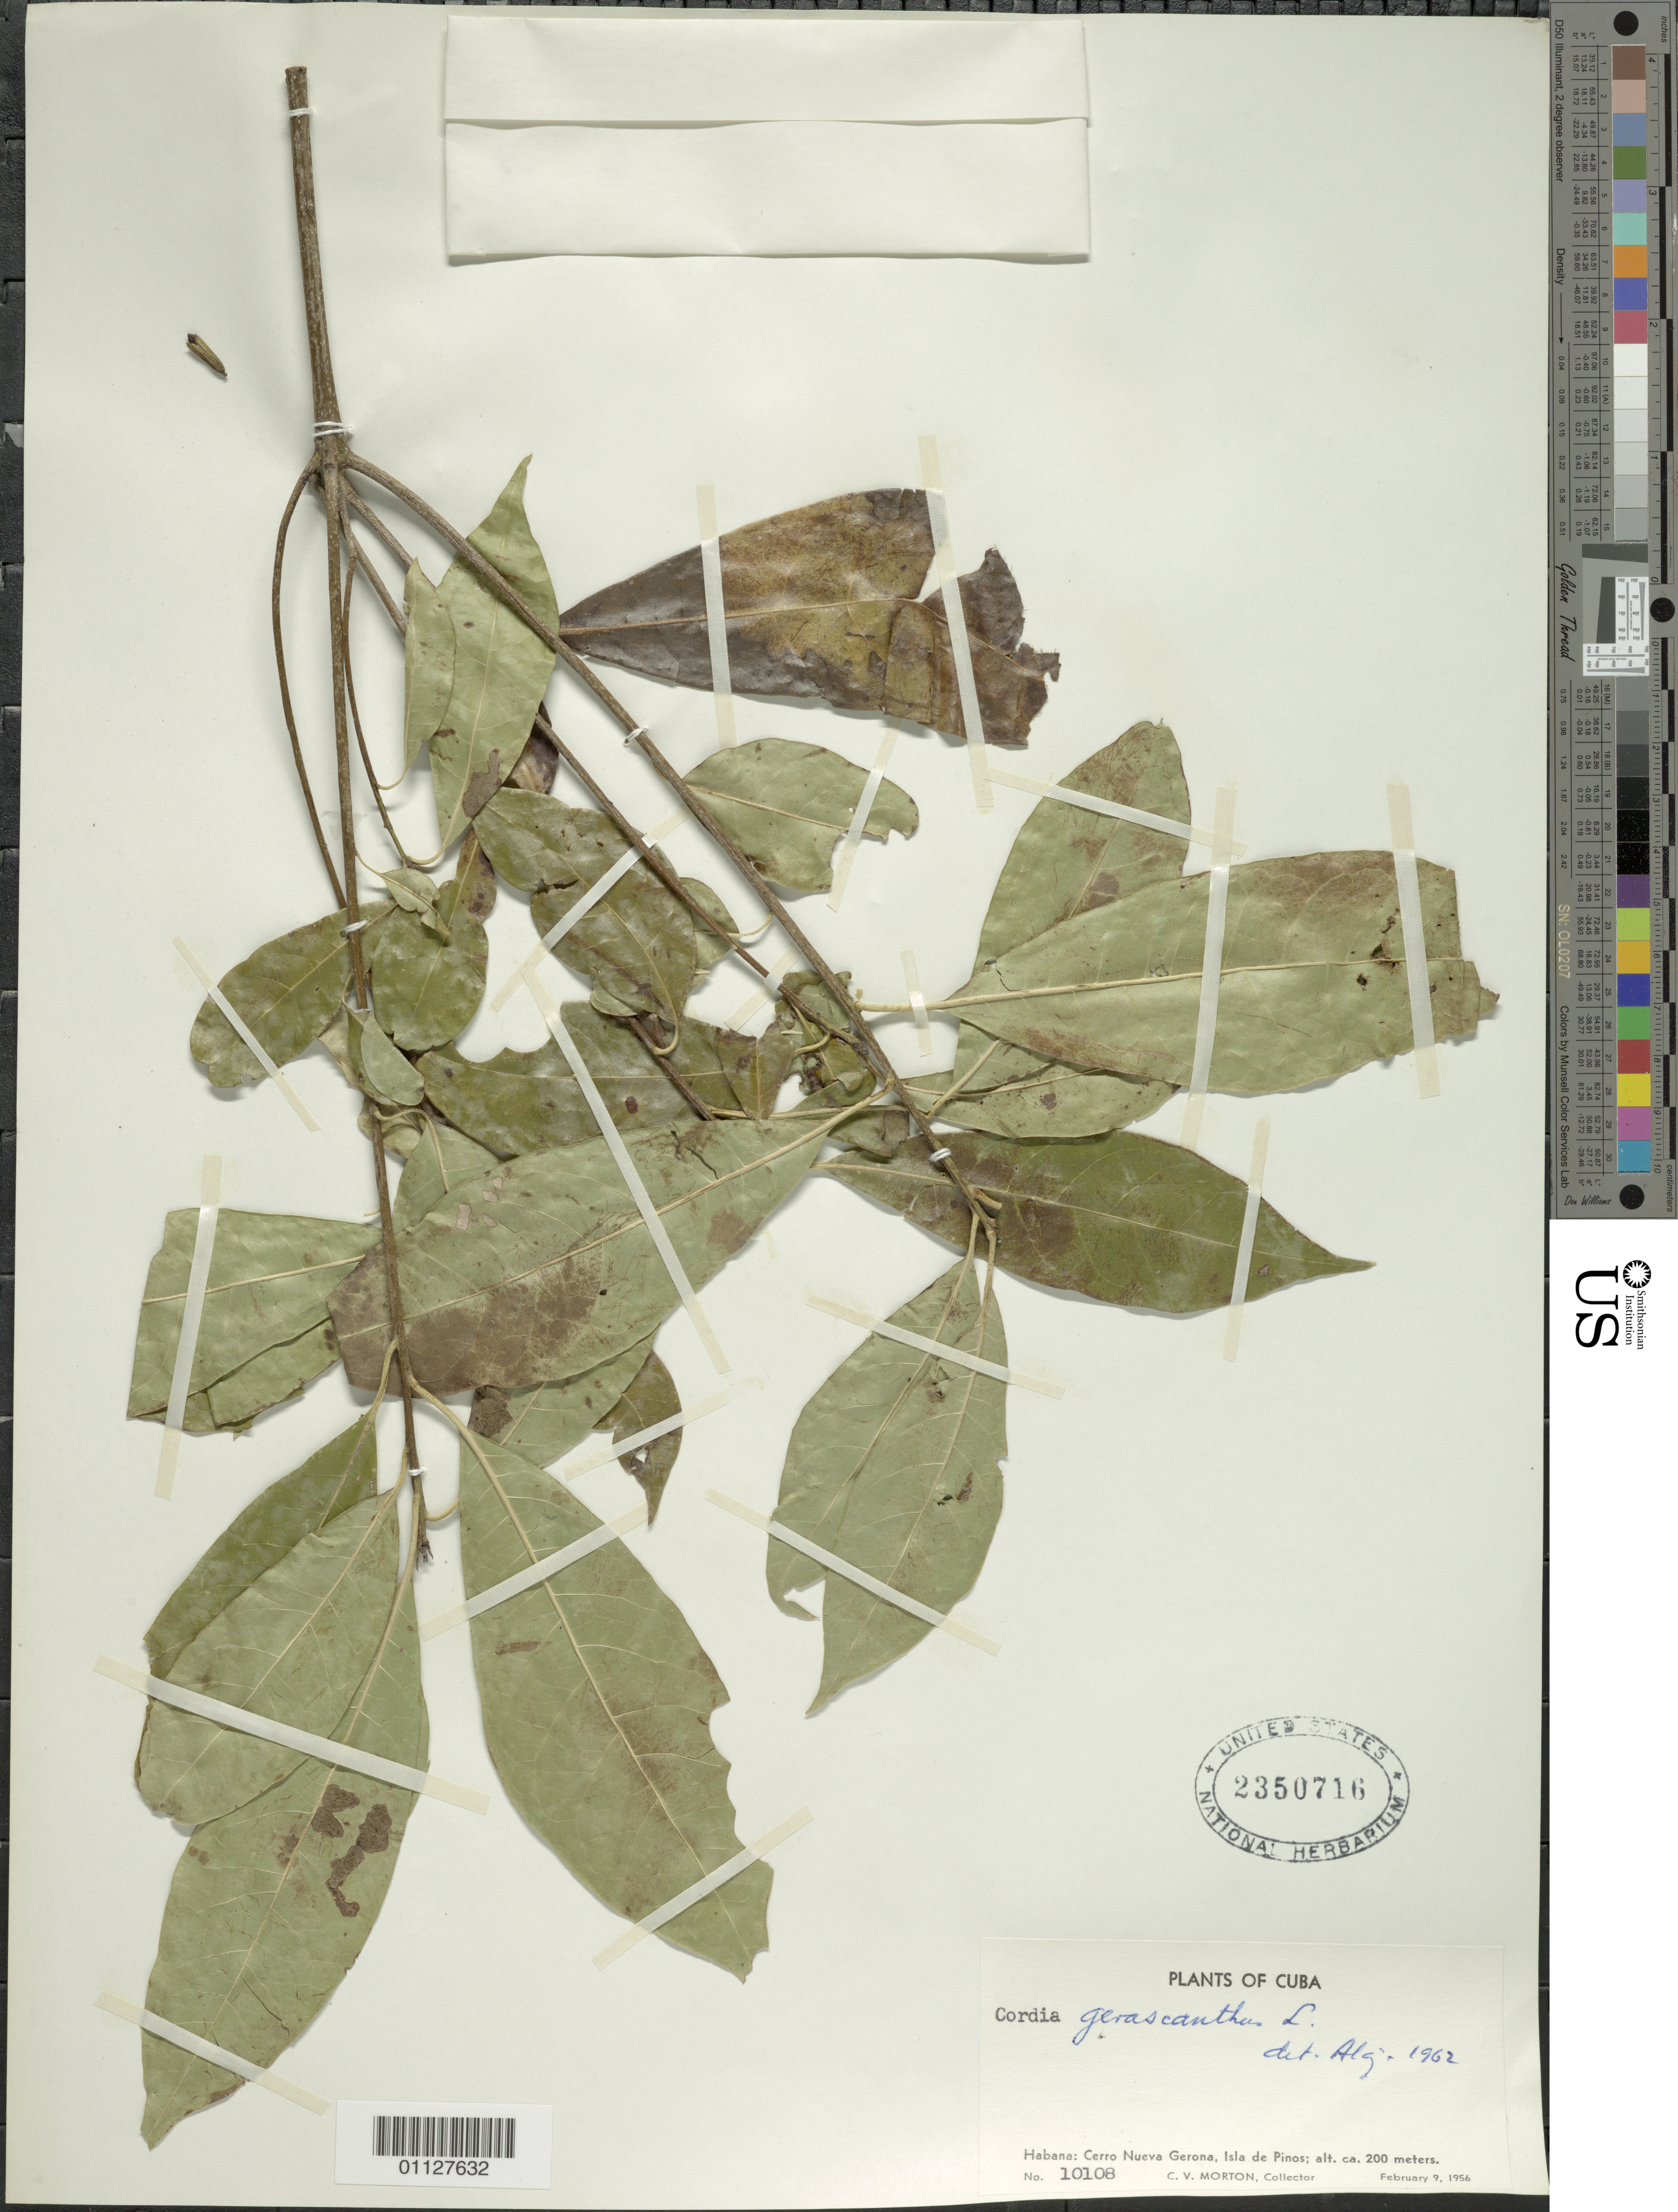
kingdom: Plantae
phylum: Tracheophyta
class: Magnoliopsida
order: Boraginales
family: Cordiaceae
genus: Cordia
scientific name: Cordia gerascanthus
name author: L.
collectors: C. V. Morton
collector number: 10108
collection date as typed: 09 Feb 1956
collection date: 1956-02-09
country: Cuba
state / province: Isla de La Juventud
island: Isla de la Juventud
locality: Isle of Pines, Cerro Nueva Gerona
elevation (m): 200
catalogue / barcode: US 2350716